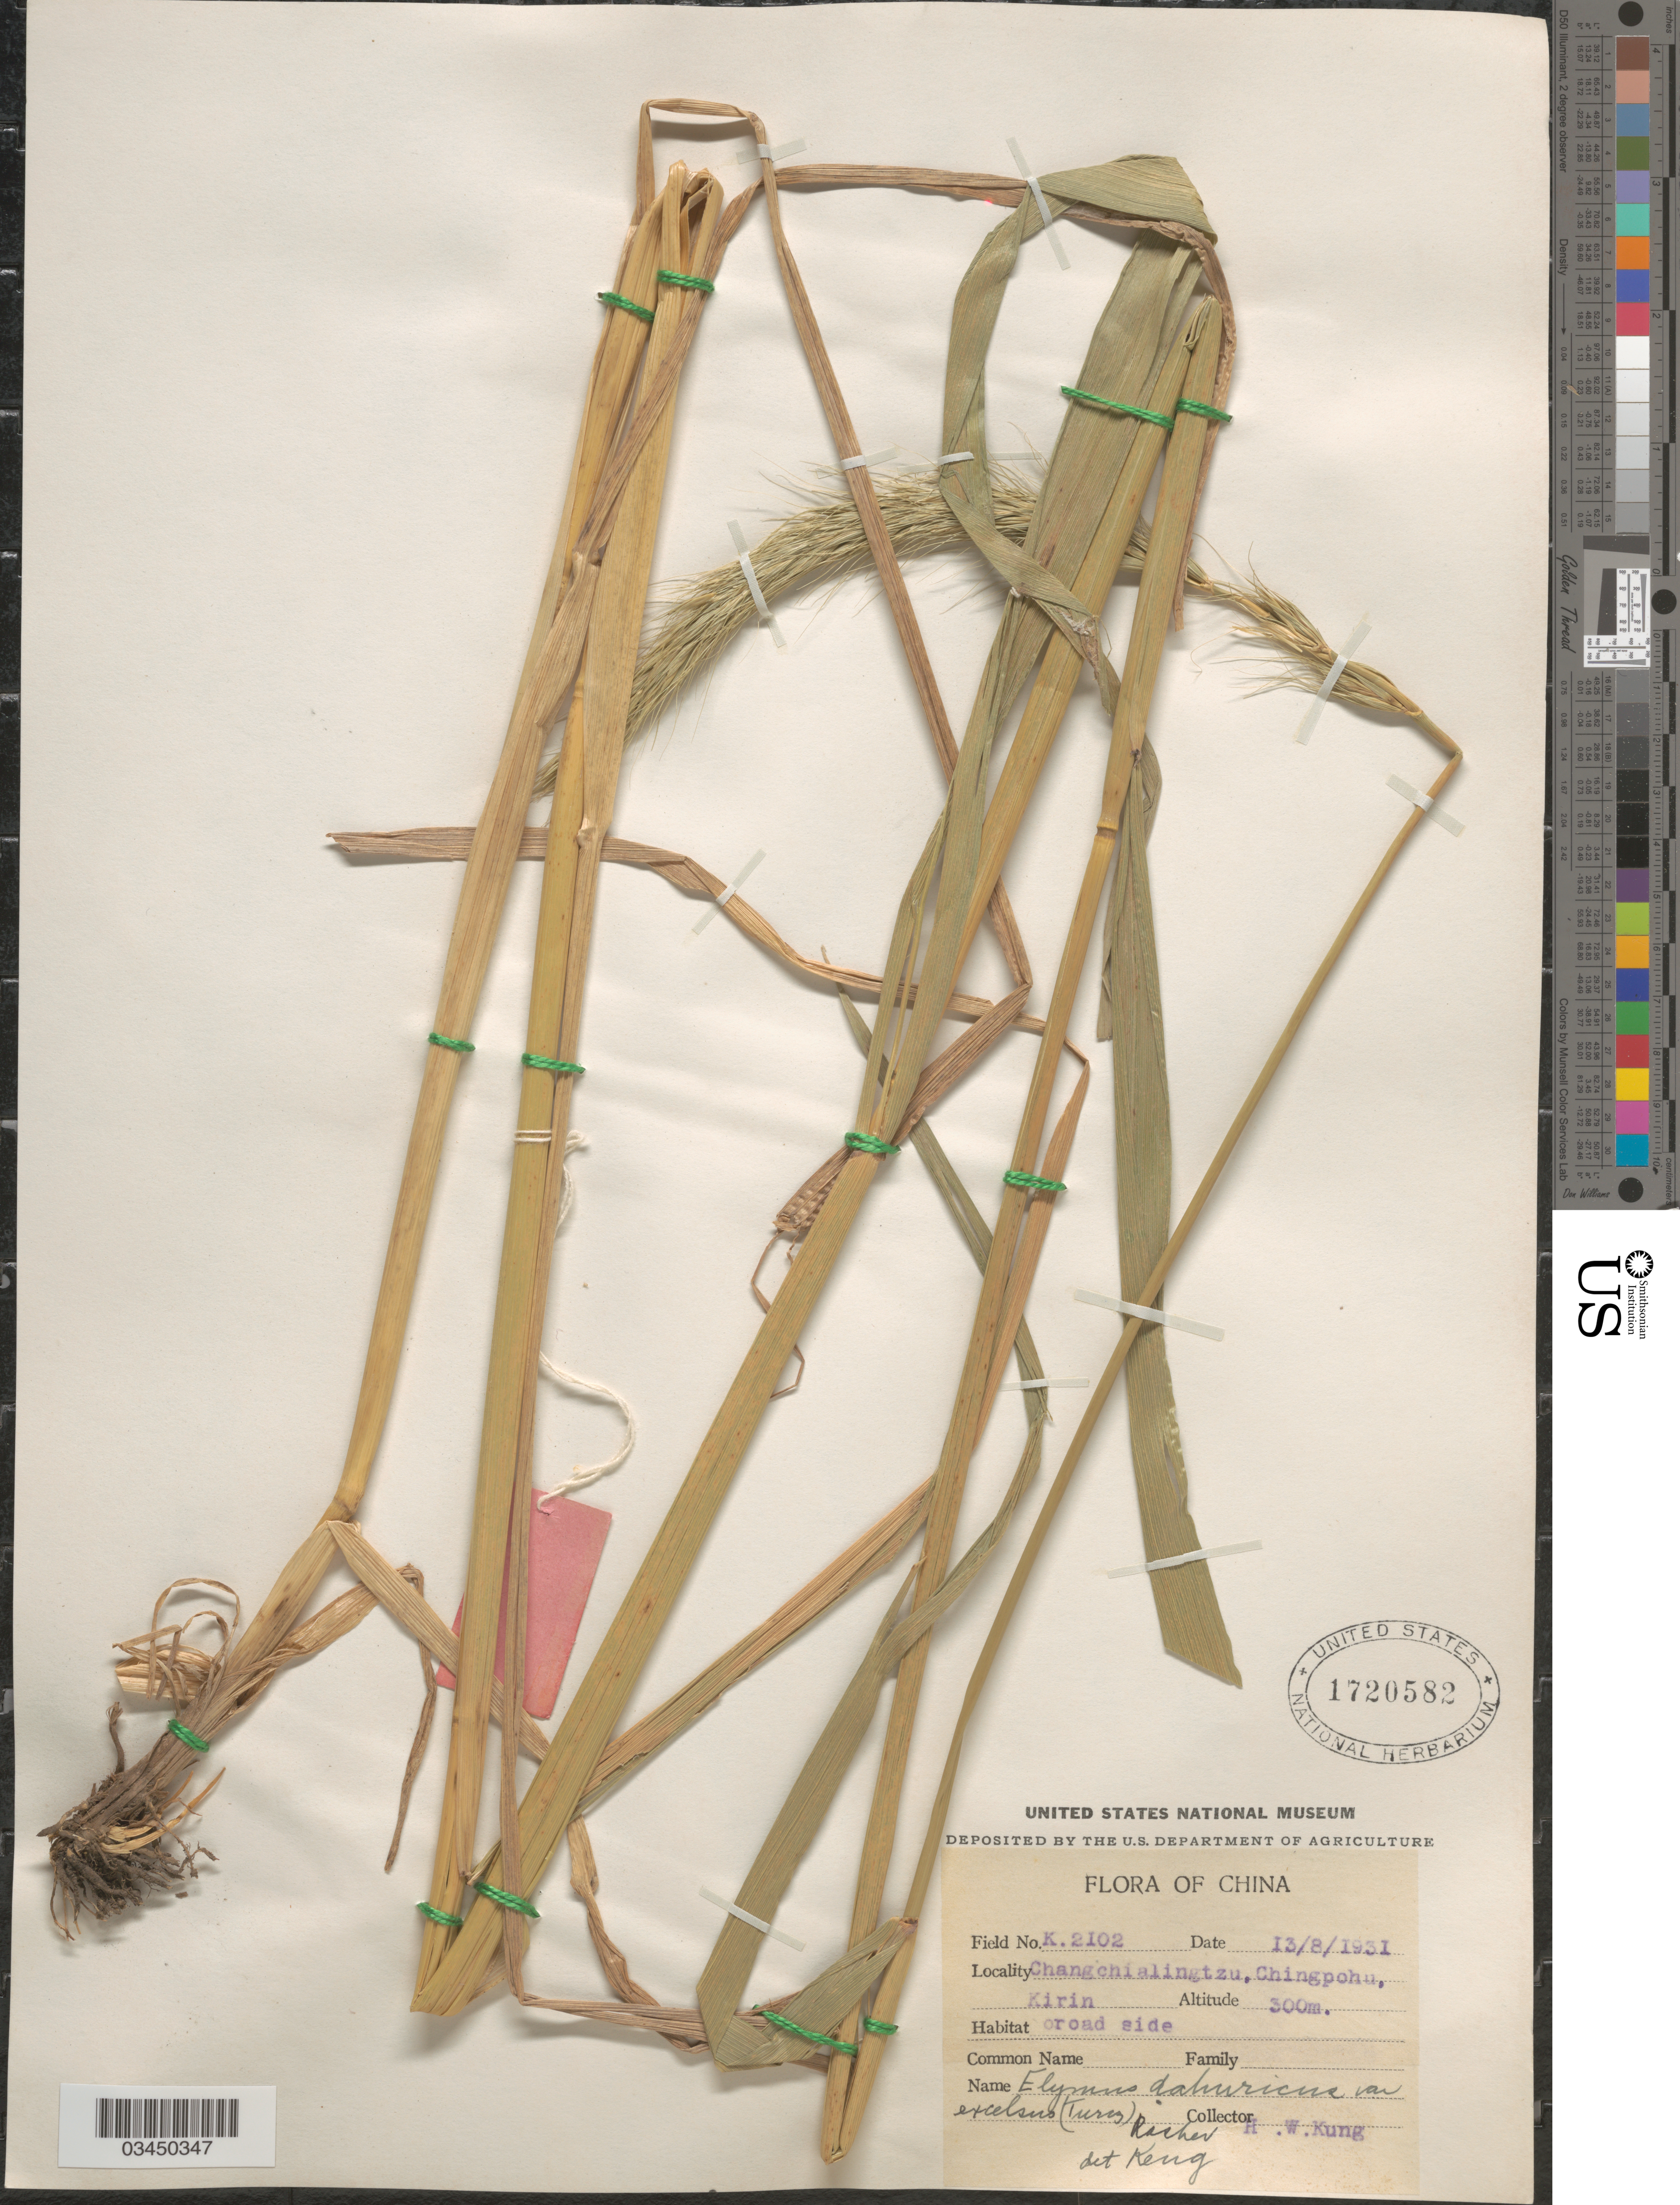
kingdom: Plantae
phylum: Tracheophyta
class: Liliopsida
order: Poales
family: Poaceae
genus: Elymus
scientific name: Elymus dahuricus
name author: Turcz. ex Griseb.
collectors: H. Kung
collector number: K.2102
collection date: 1931-08-13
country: China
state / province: Jilin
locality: Changchialingtzu, Chingpohu, Kirin.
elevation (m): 300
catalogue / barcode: US 1720582